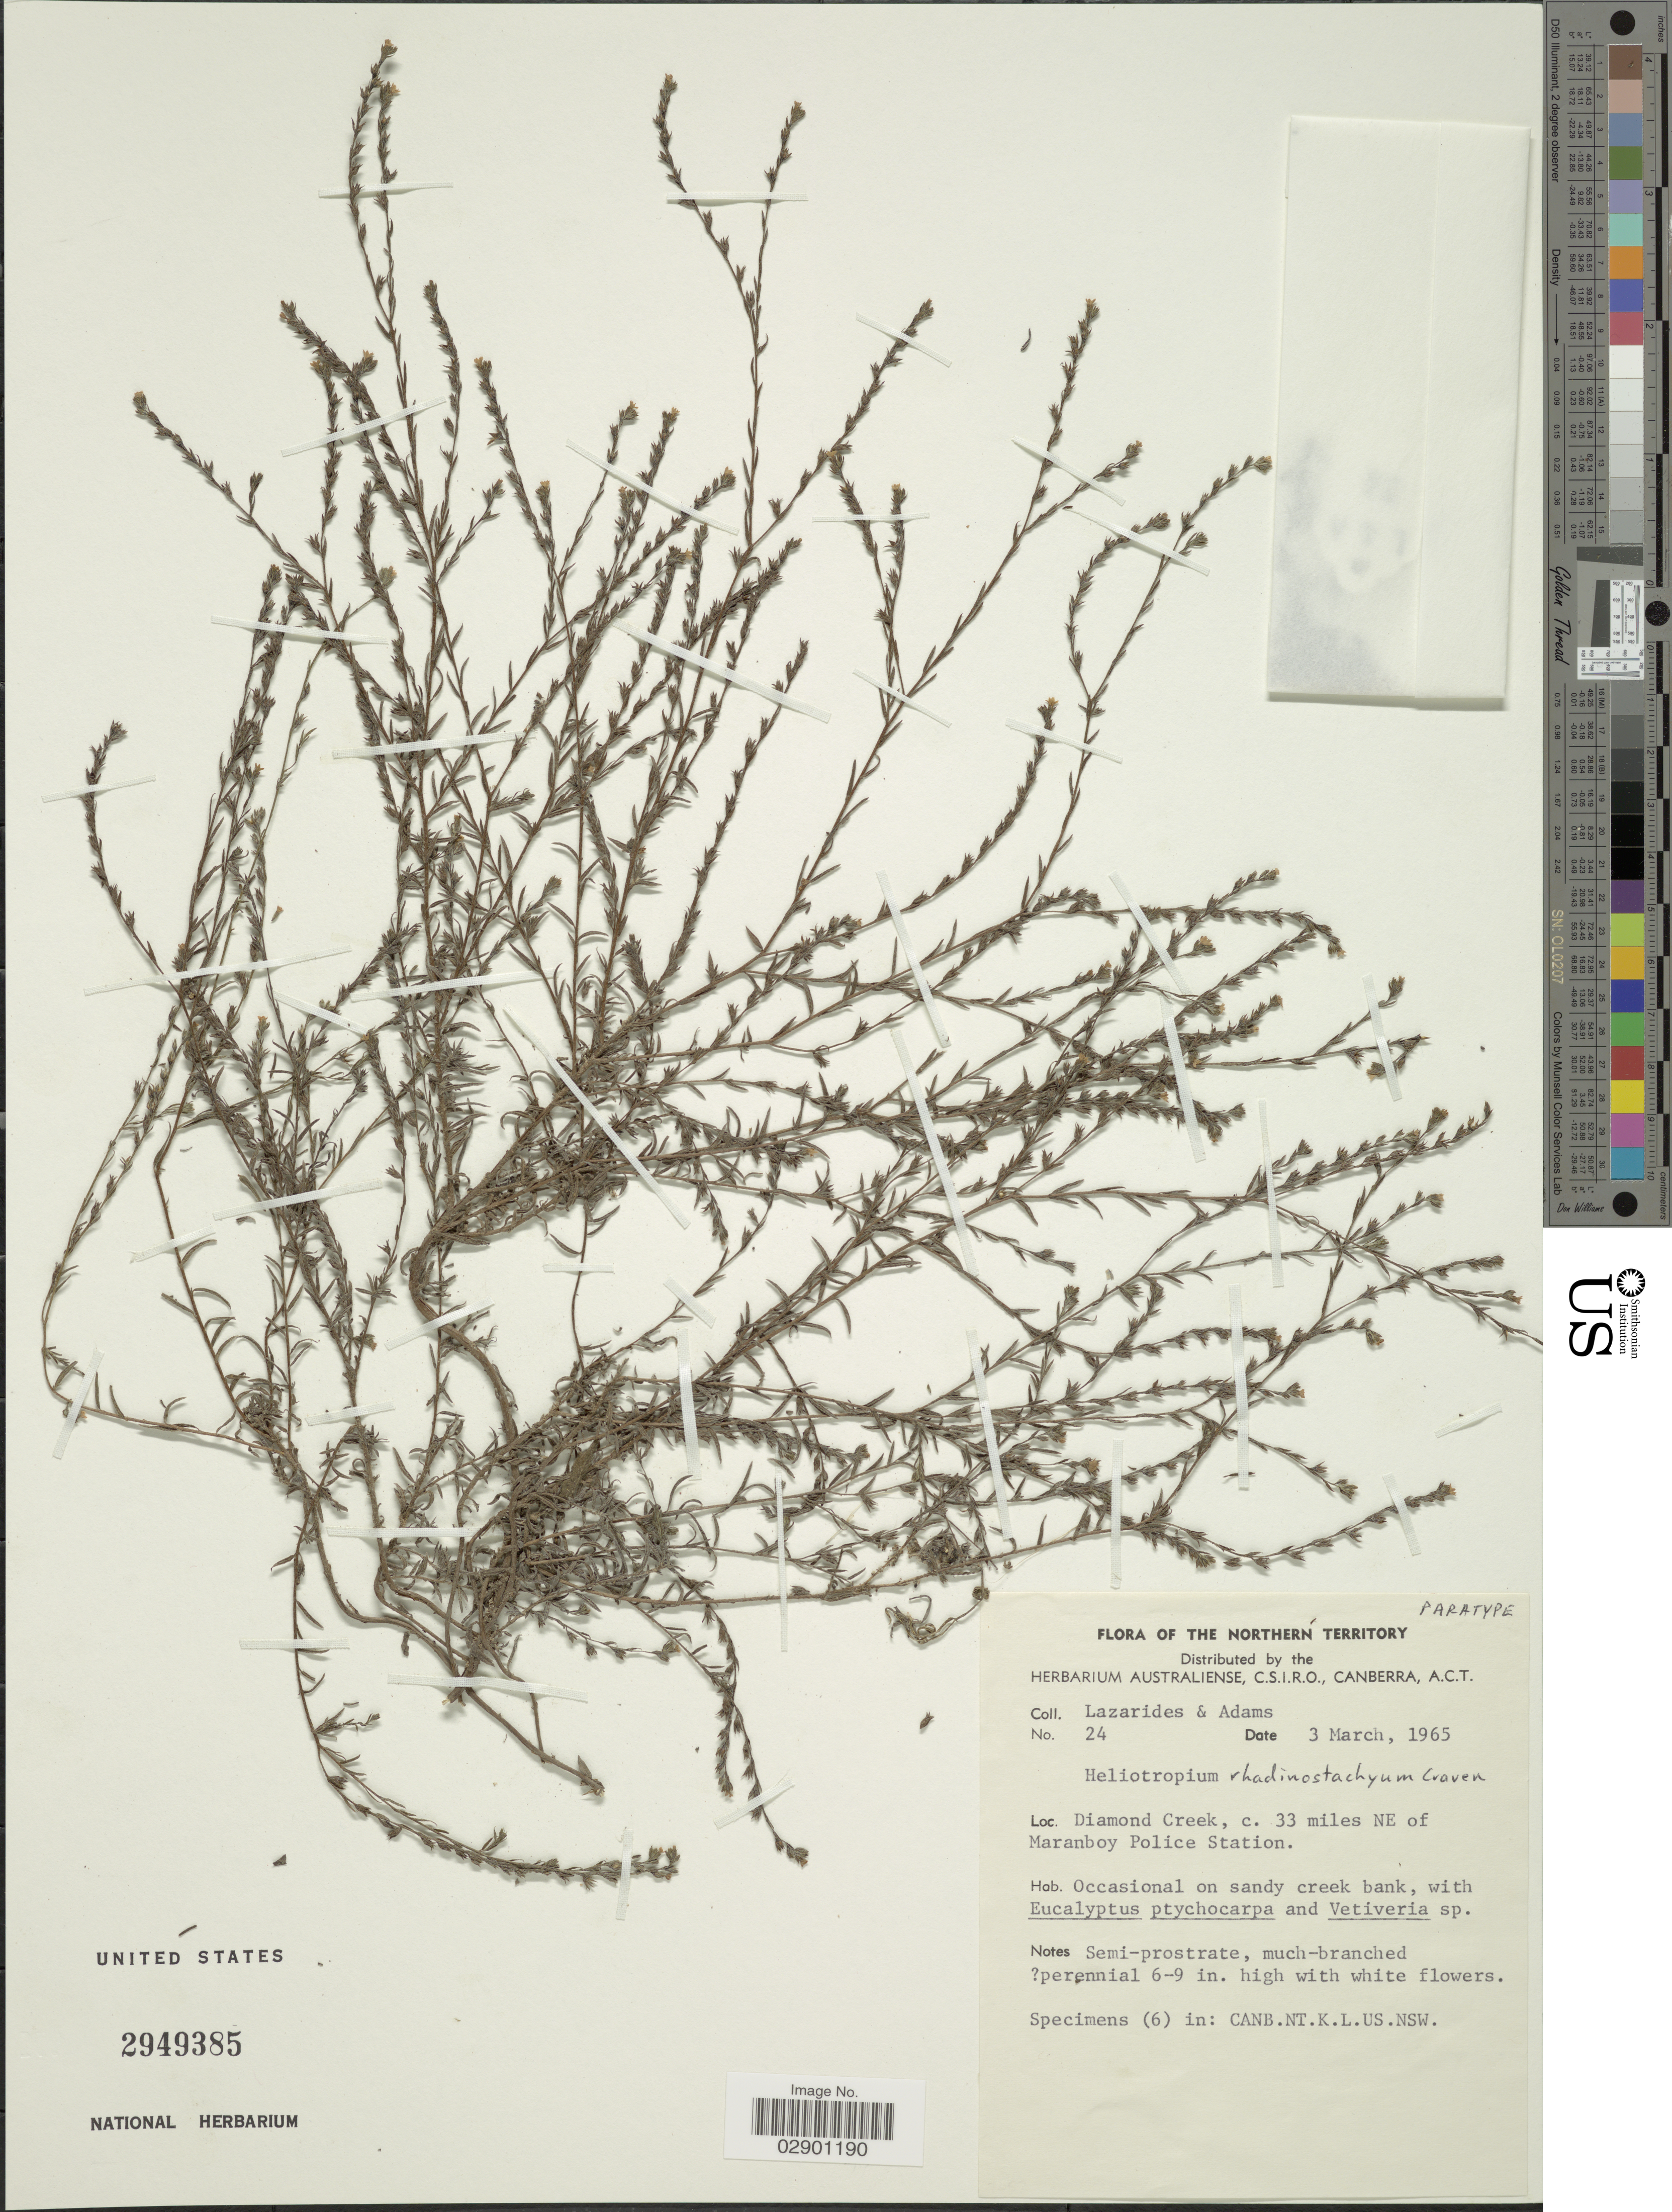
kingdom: Plantae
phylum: Tracheophyta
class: Magnoliopsida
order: Boraginales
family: Heliotropiaceae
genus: Heliotropium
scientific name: Heliotropium rhadinostachyum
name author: Craven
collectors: M. Lazarides & Adams, --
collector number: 24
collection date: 1965-03-03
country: Australia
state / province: Northern Territory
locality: Diamond Creek, c. 33 miles NE of Maranboy Police Station.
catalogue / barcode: US 2949385